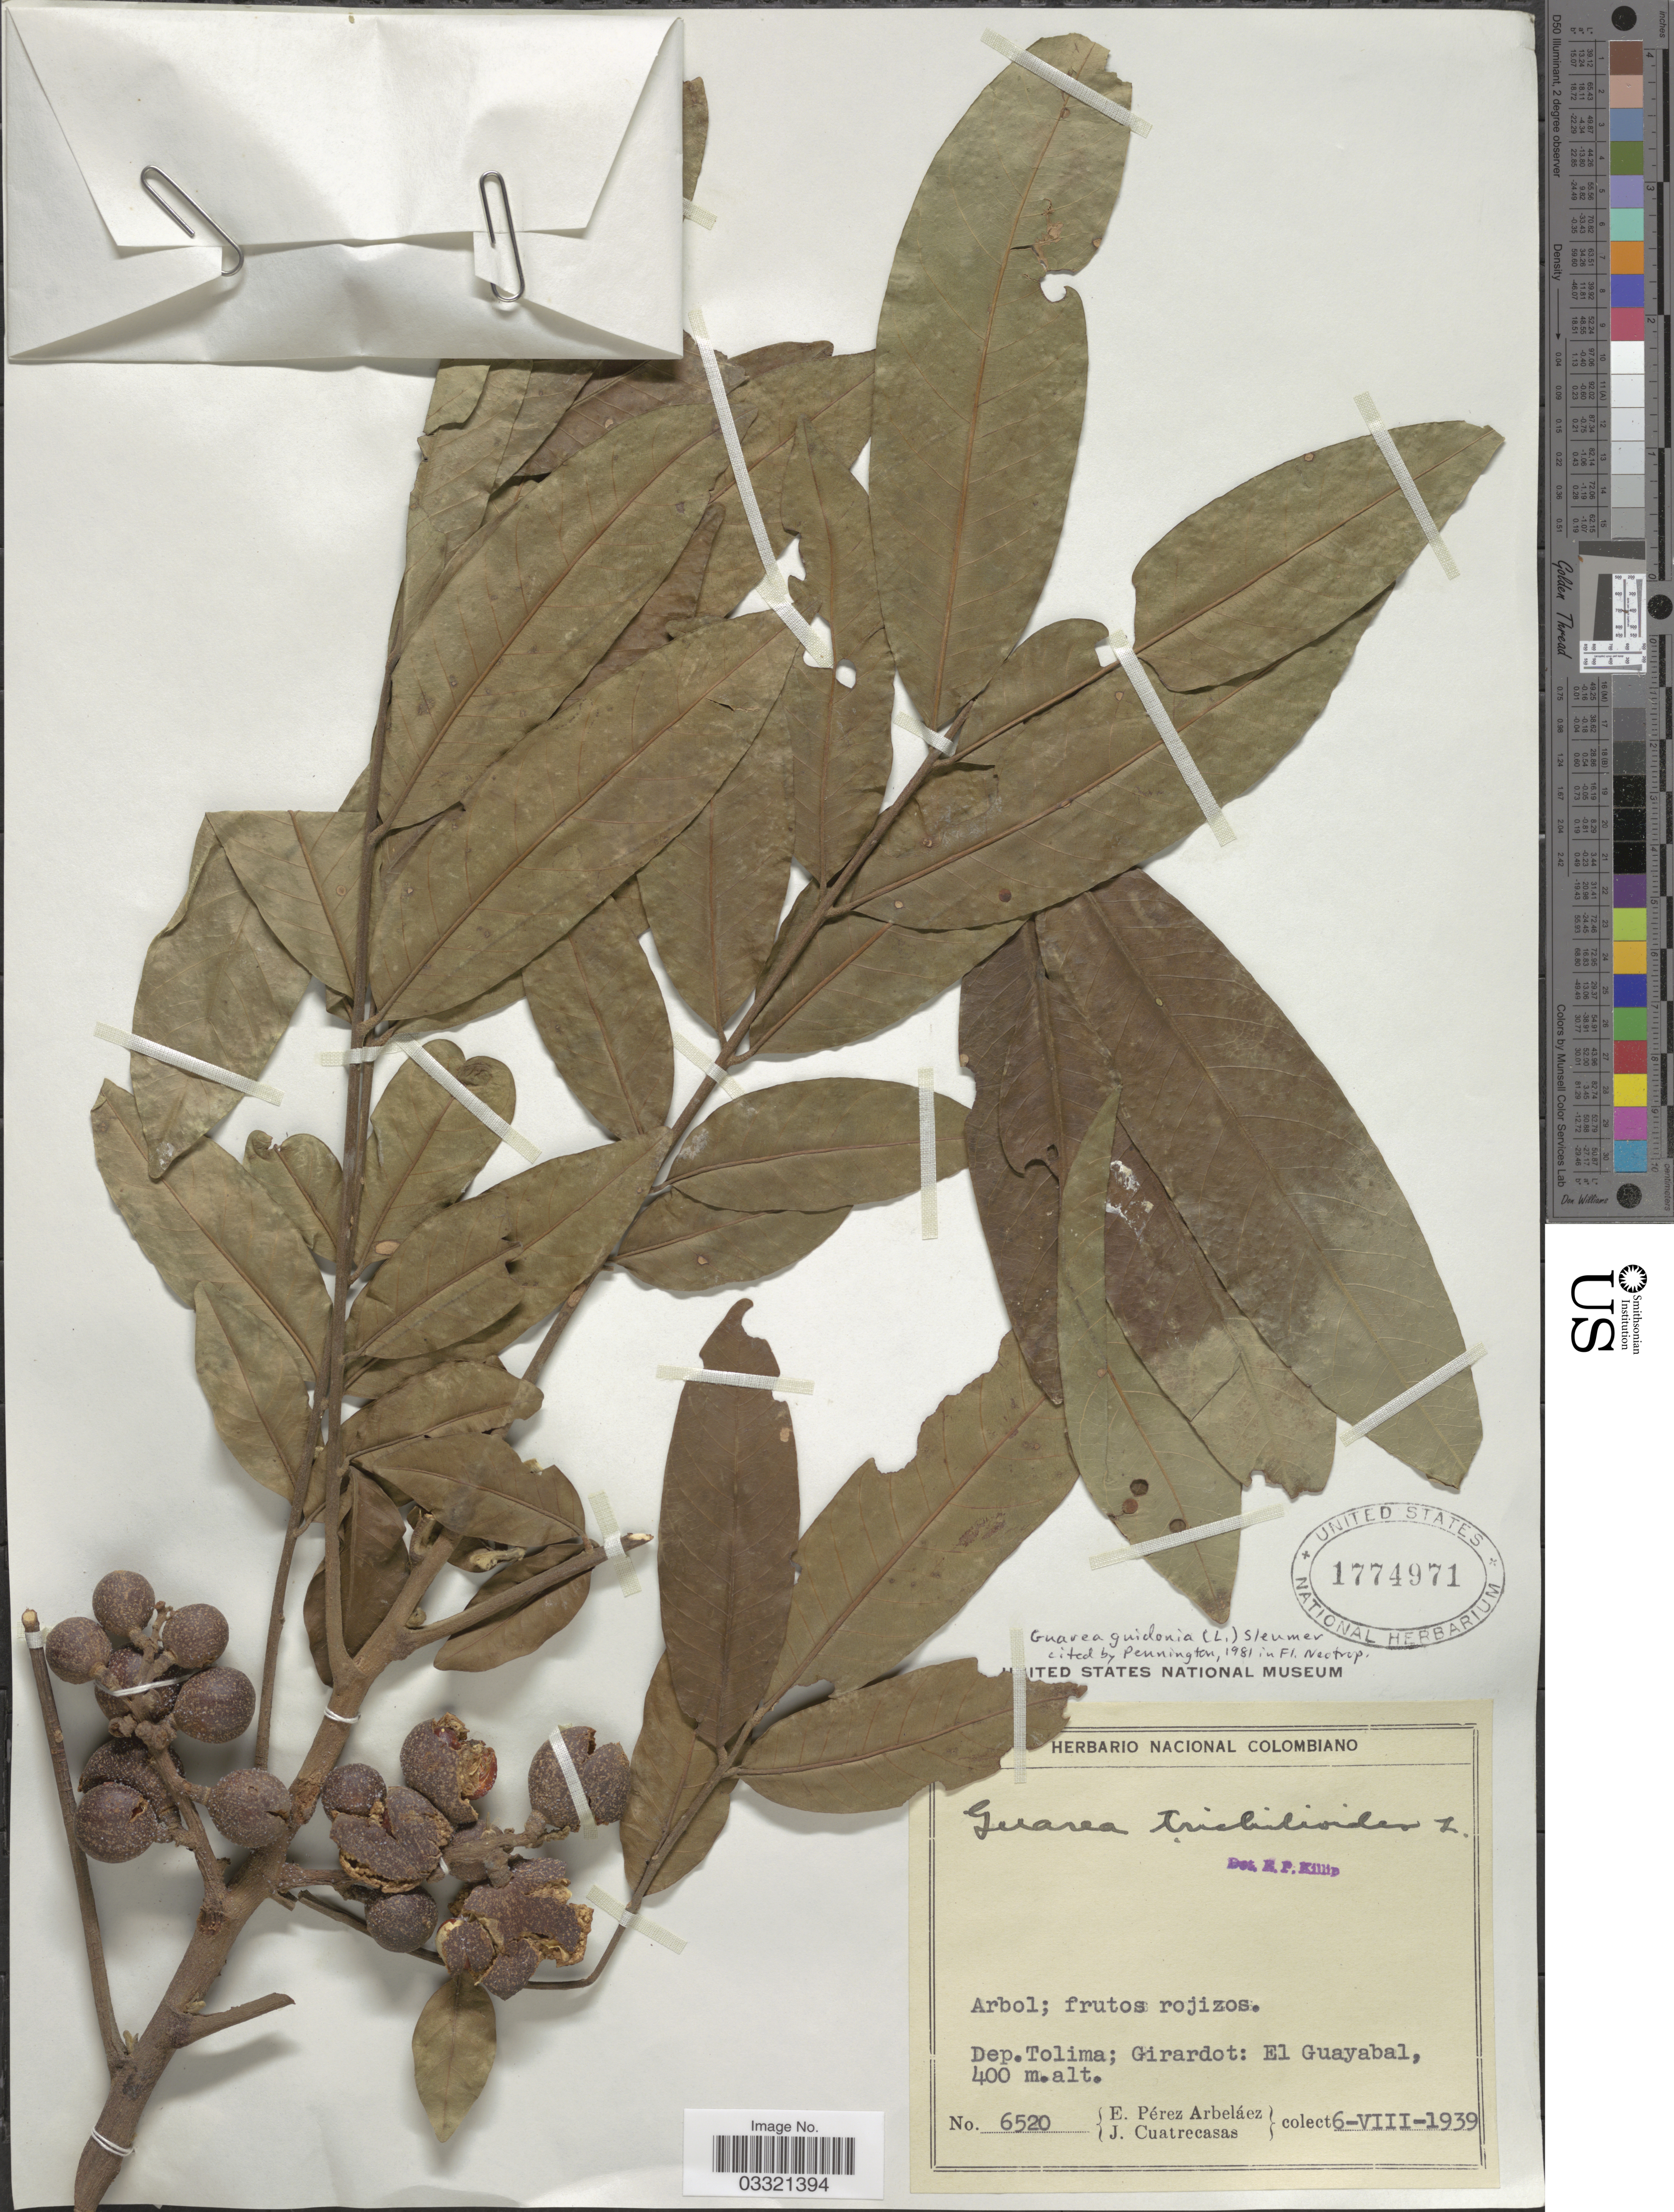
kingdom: Plantae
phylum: Tracheophyta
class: Magnoliopsida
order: Sapindales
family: Meliaceae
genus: Guarea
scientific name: Guarea guidonia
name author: (L.) Sleumer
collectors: E. Pérez Arbeláez & J. Cuatrecasas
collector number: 6520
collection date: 1939-08-06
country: Colombia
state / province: Tolima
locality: Dep. Tolima; Girardot: El Guayabal.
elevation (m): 400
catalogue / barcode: US 1774971